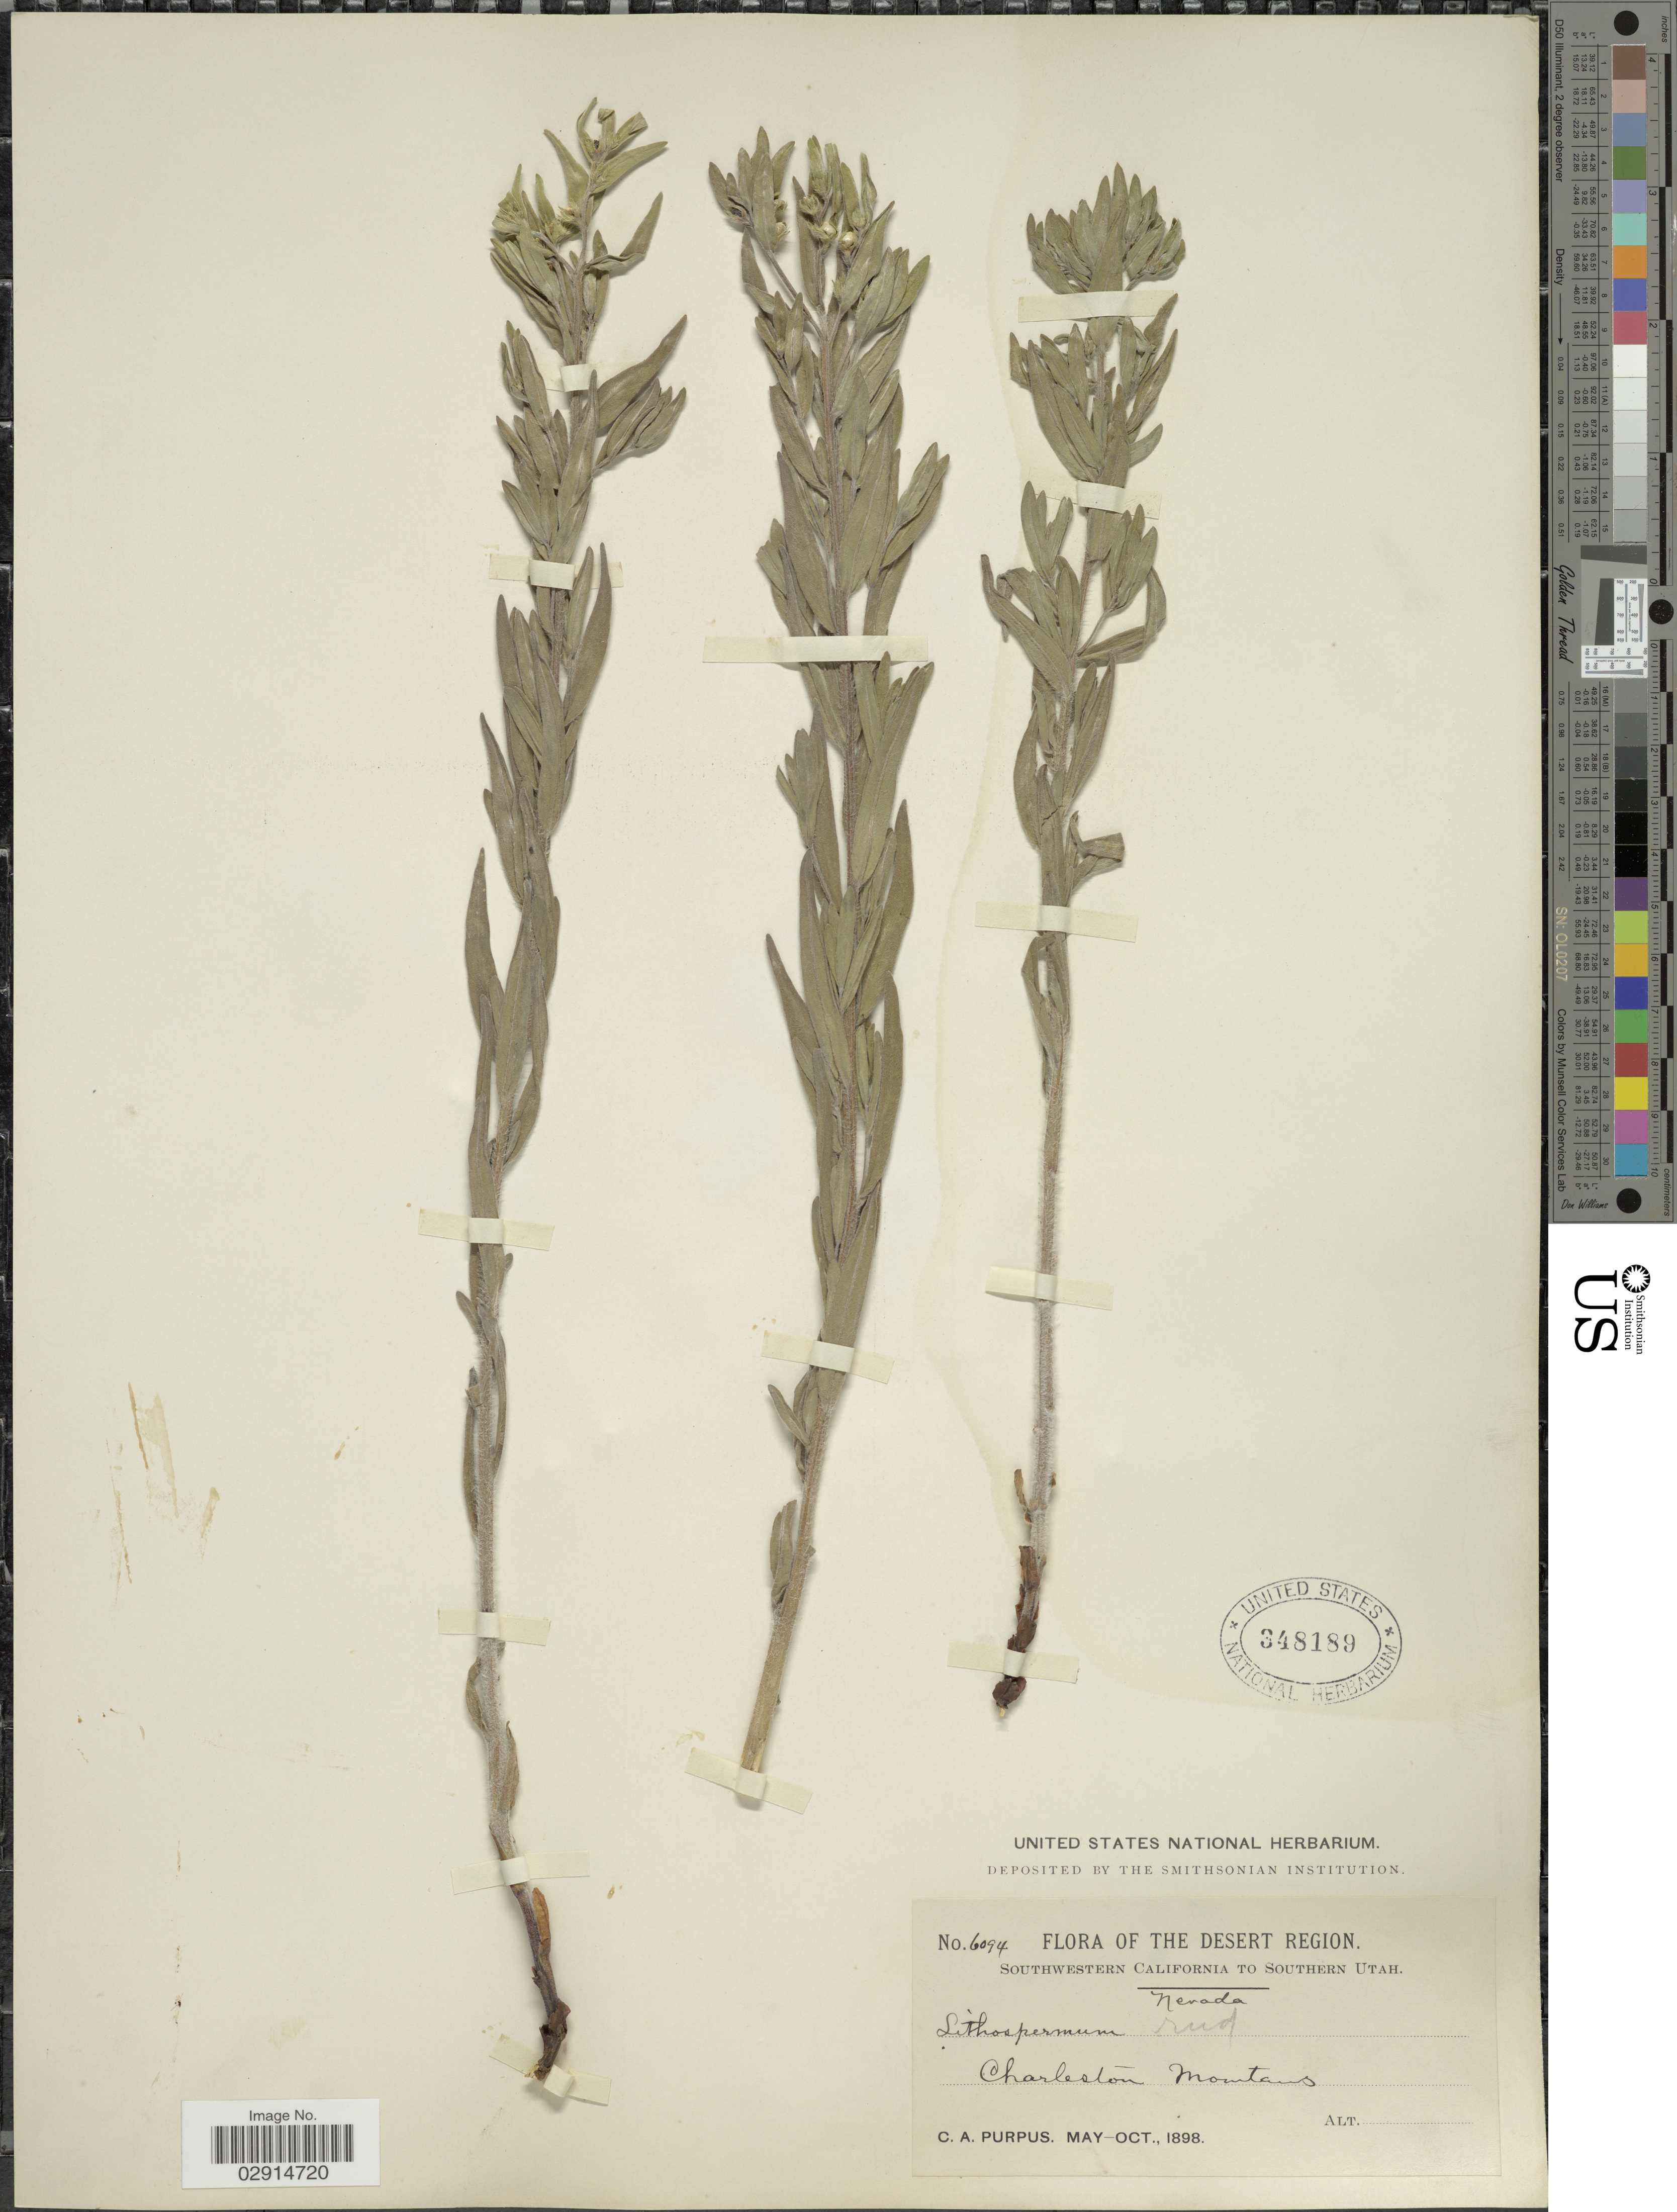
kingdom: Plantae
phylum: Tracheophyta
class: Magnoliopsida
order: Boraginales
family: Boraginaceae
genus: Lithospermum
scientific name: Lithospermum ruderale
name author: Douglas ex Lehm.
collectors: C. A. Purpus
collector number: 6094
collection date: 1898-05/1898-10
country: United States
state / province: Nevada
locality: The Desert Region, Charleston Mountains.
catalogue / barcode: US 348189